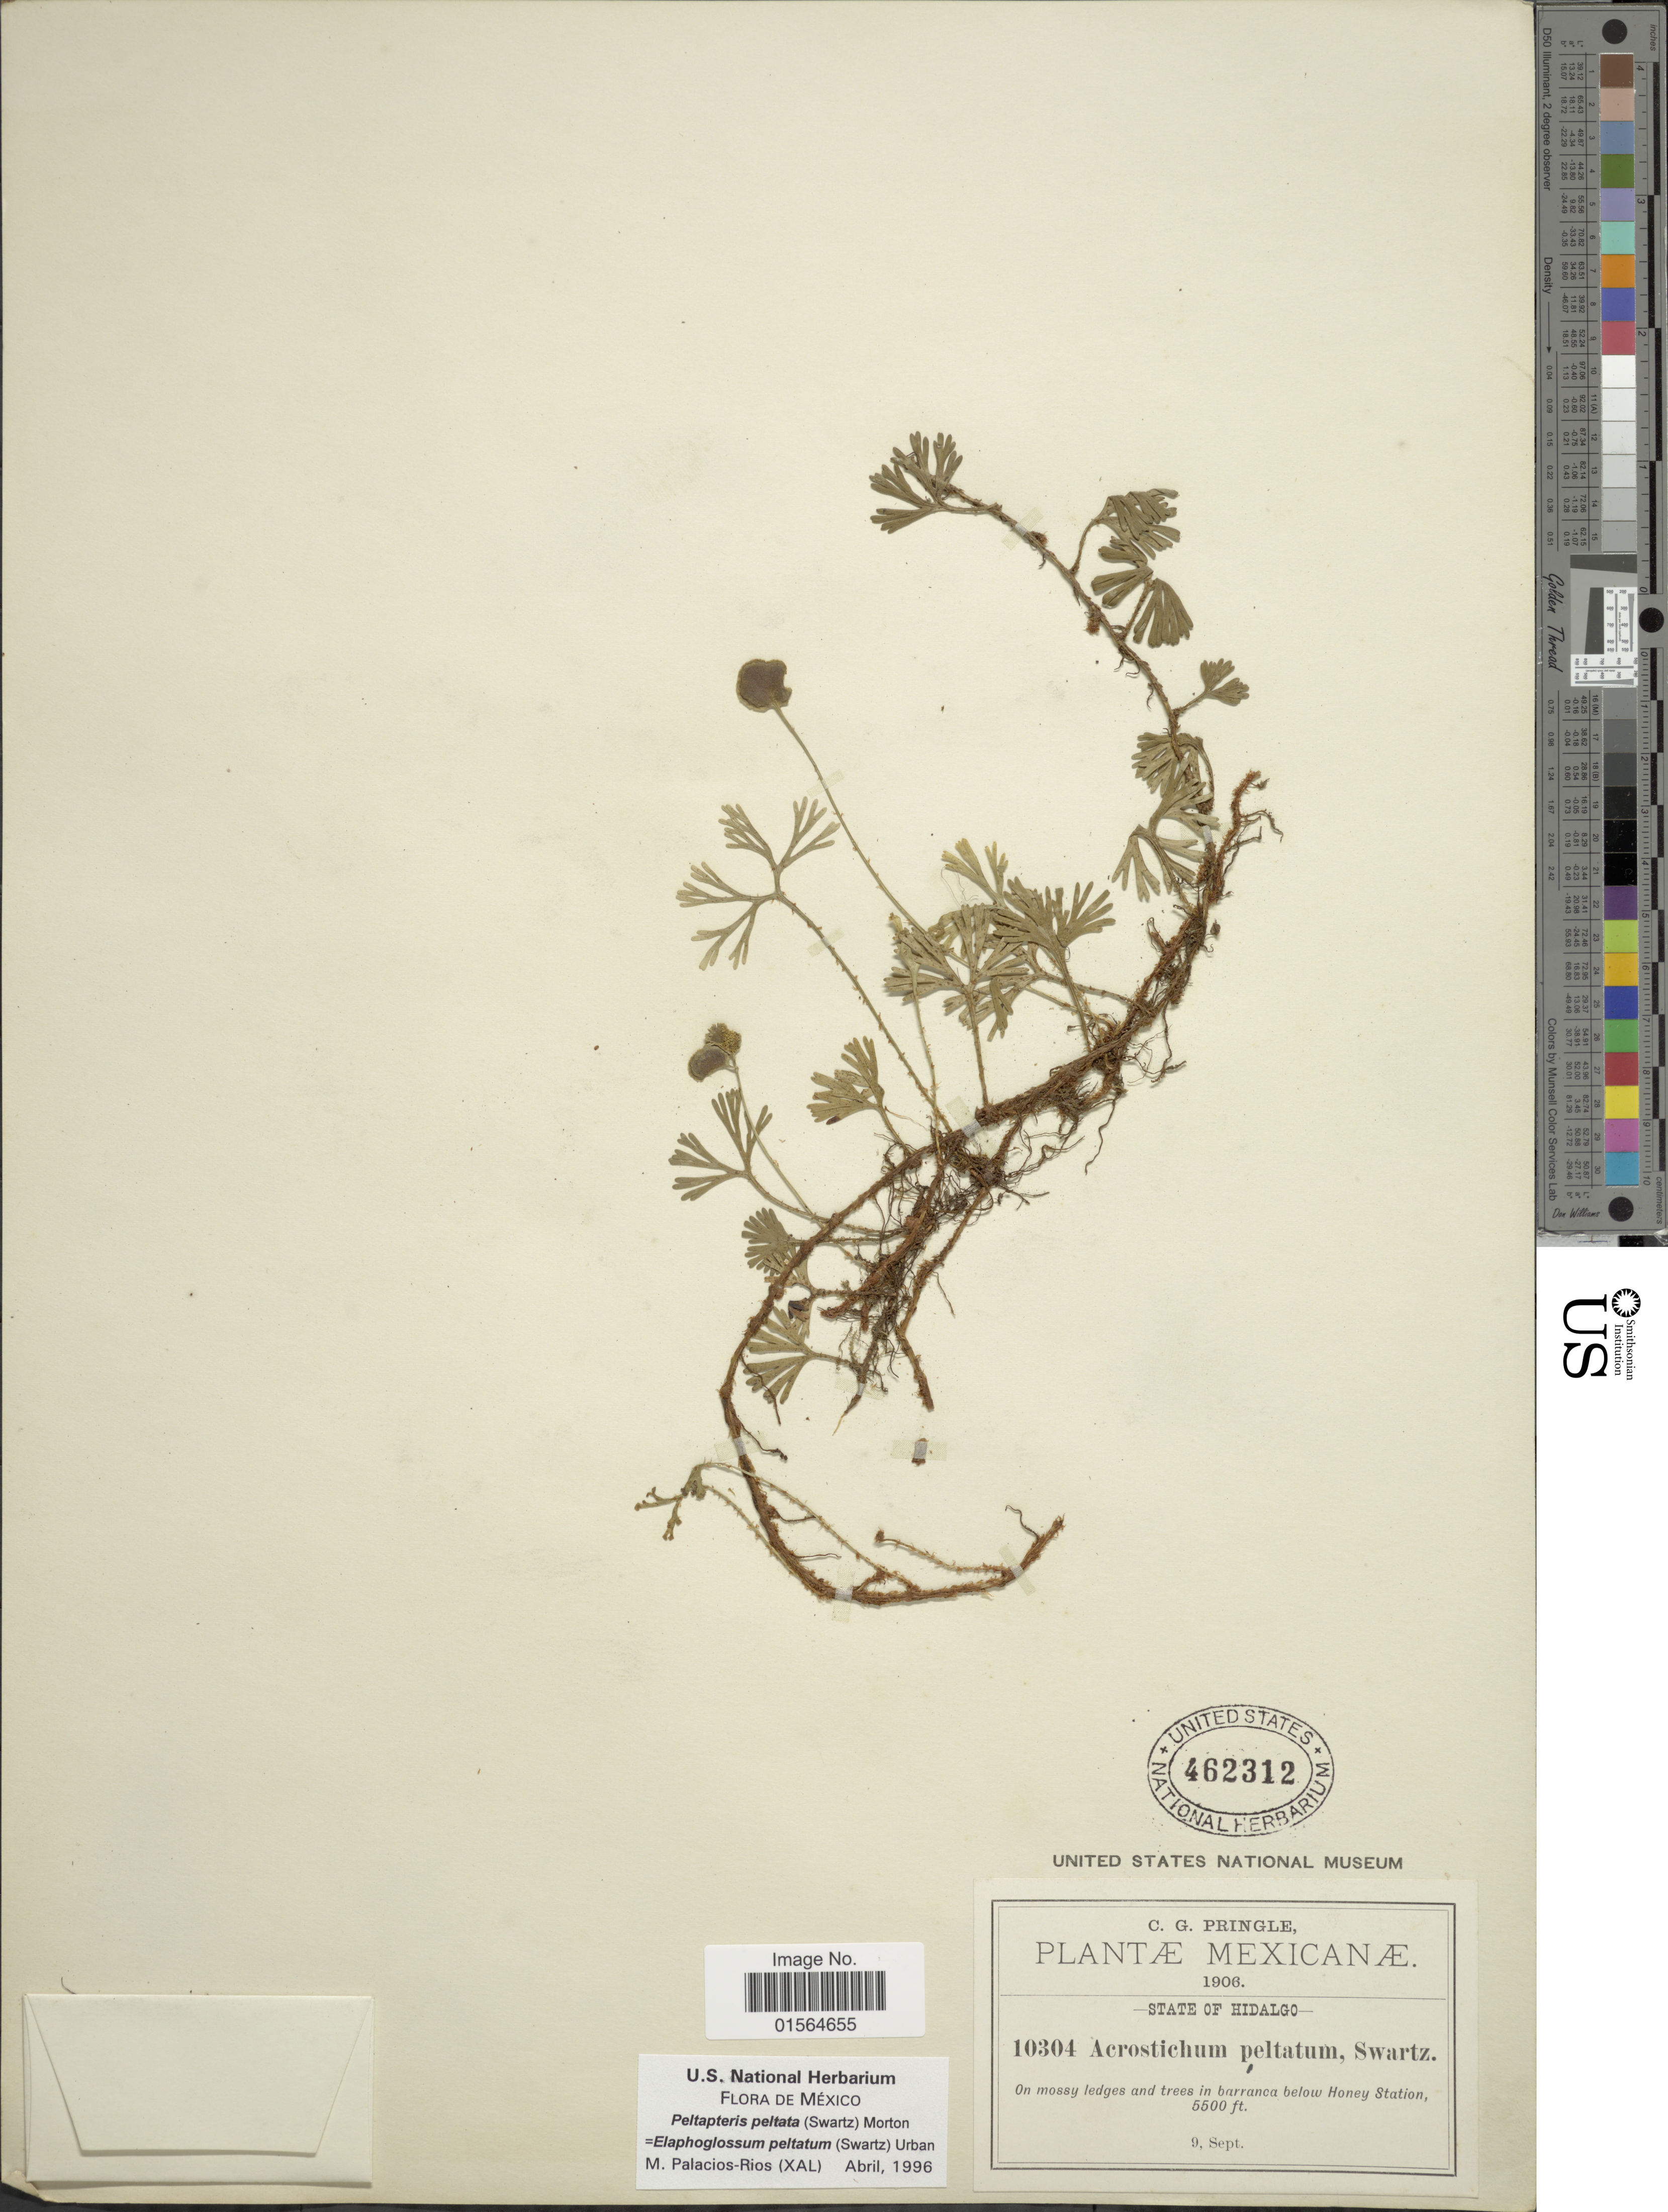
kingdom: Plantae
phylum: Tracheophyta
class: Polypodiopsida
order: Polypodiales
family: Dryopteridaceae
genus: Elaphoglossum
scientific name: Elaphoglossum peltatum f. peltatum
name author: (Sw.) Urb.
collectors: C. G. Pringle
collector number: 10304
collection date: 1906-09-09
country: Mexico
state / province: Hidalgo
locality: On mossy ledges and trees in barranca below Honey Station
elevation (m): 1676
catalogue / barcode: US 462312